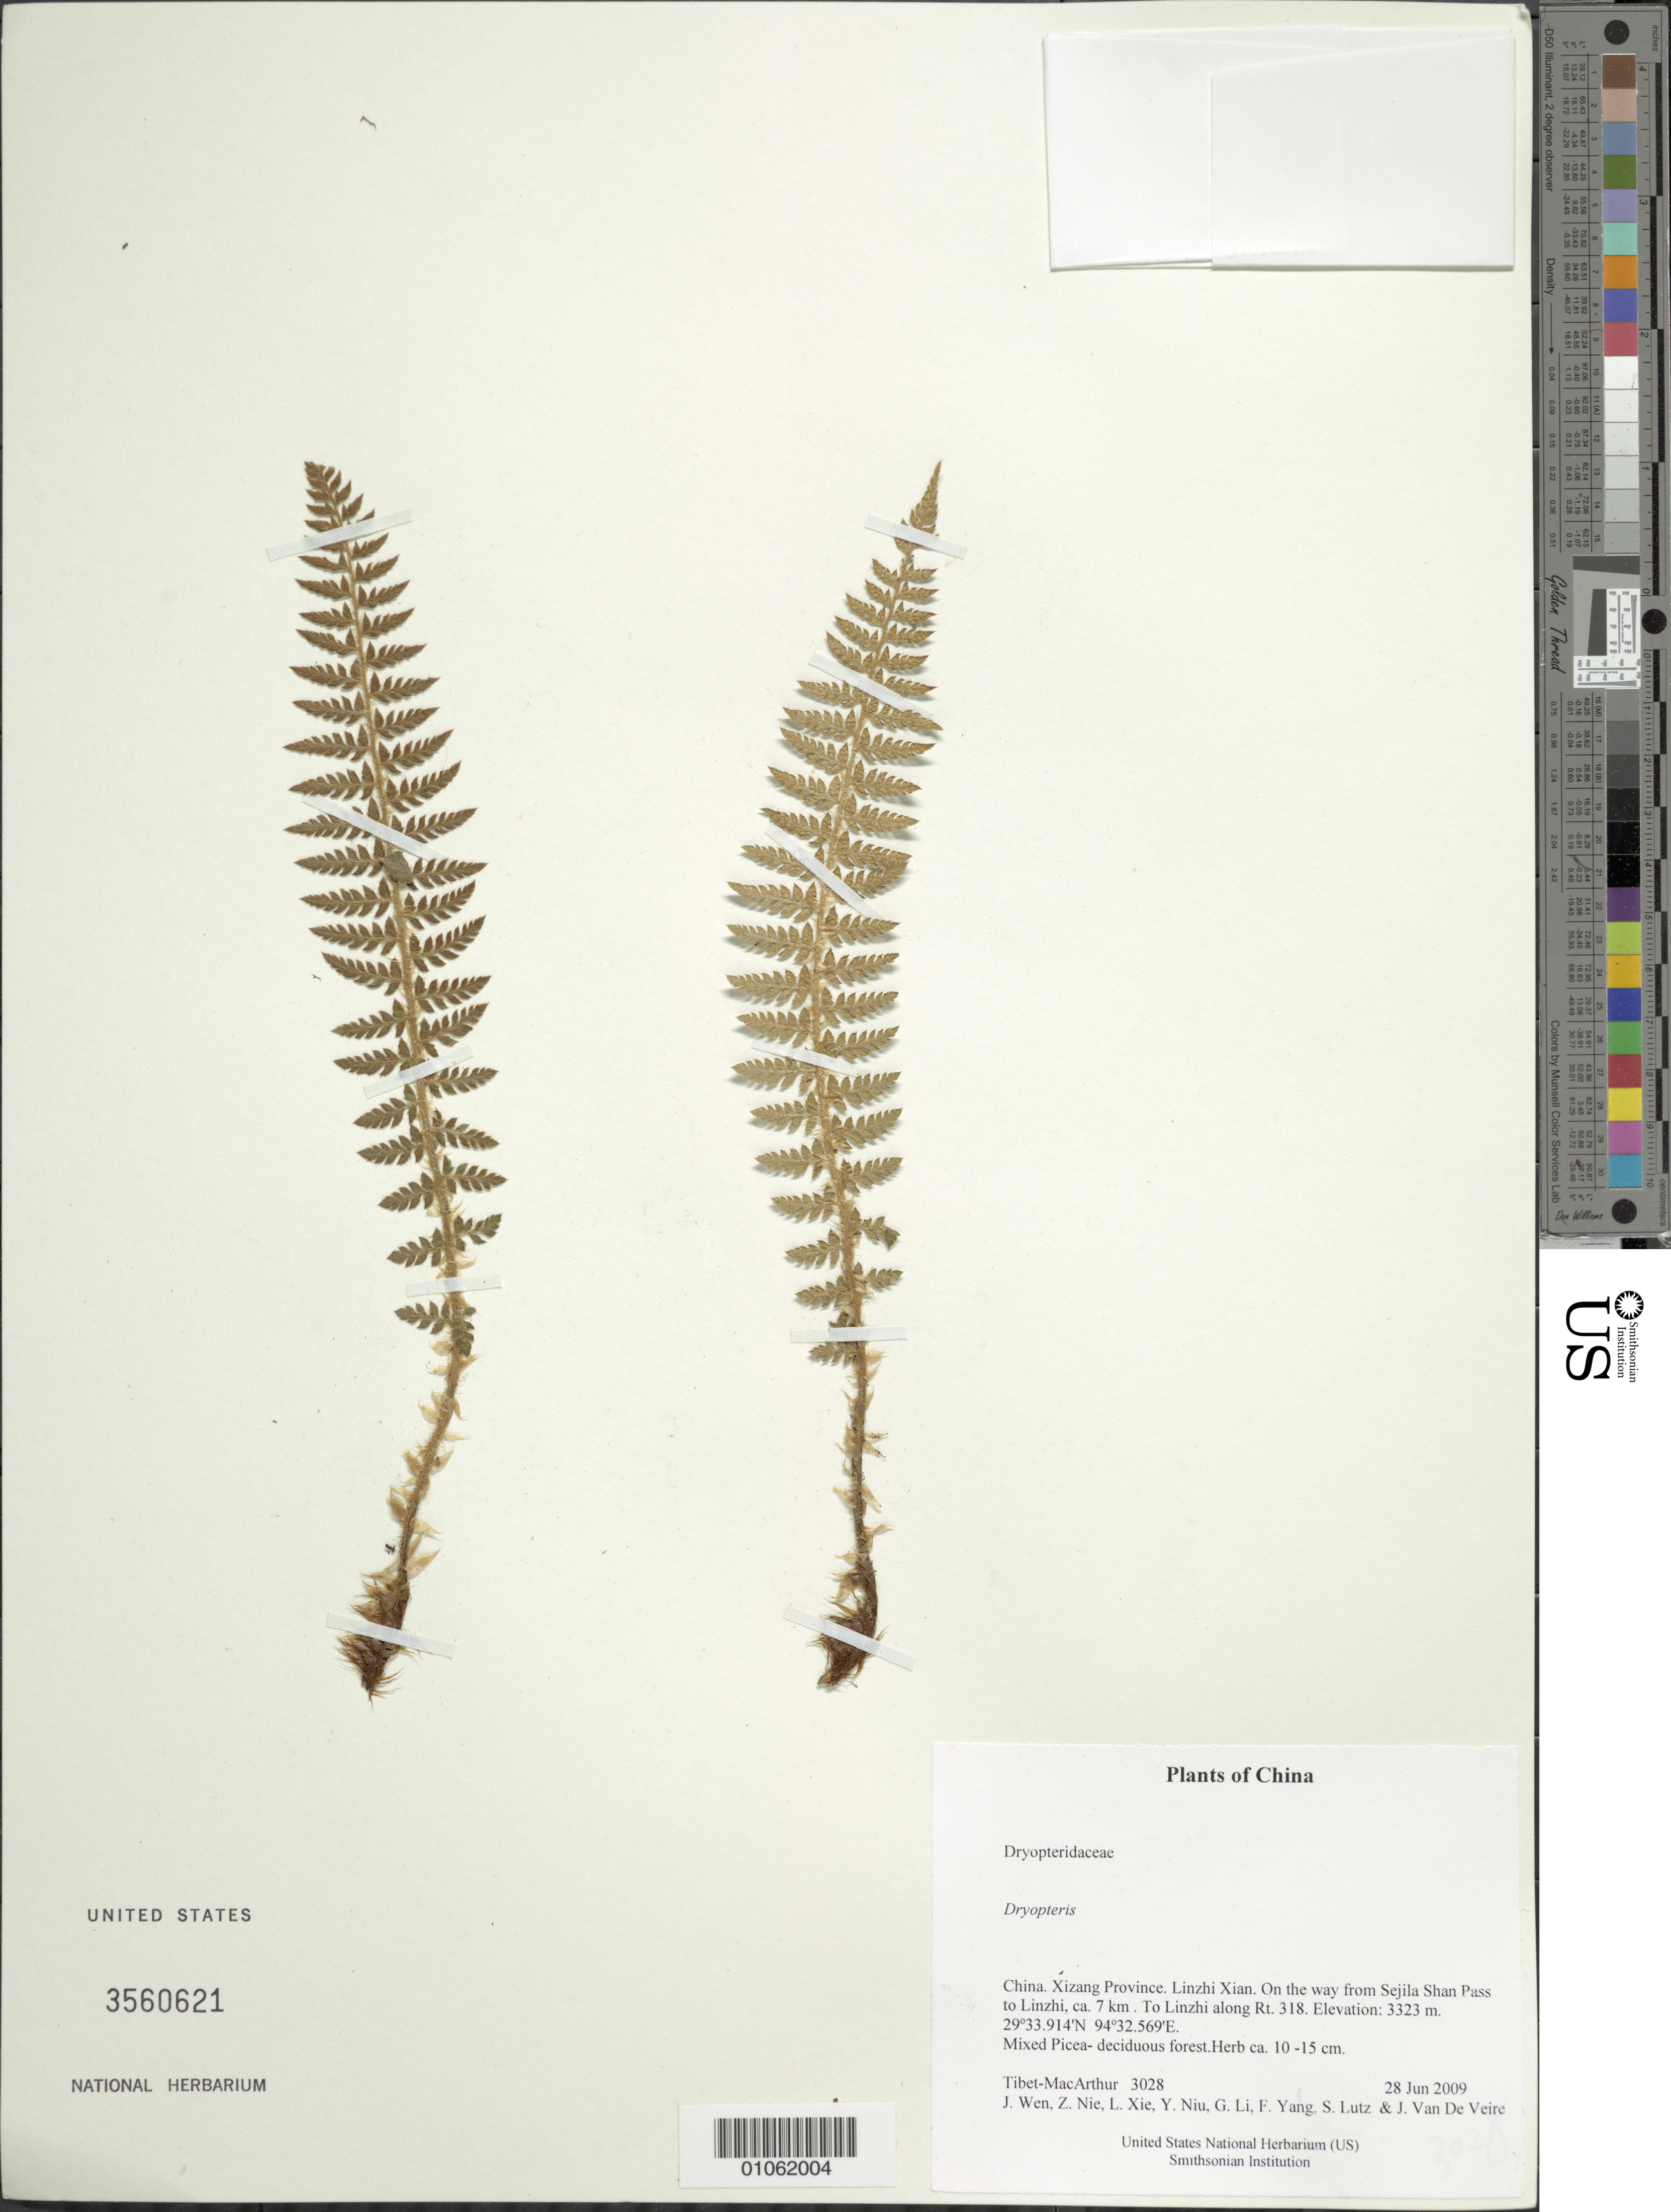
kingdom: Plantae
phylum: Tracheophyta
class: Polypodiopsida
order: Polypodiales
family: Dryopteridaceae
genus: Dryopteris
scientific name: Dryopteris sp.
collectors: Tibet-MacArthur, J. Wen, Z. Nie, L. Xie, Y. Niu, G. Li, F. Yang, S. Lutz & J. Van De Veire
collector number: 3028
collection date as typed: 28 Jun 2009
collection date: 2009-06-28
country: China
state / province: Xizang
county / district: Linzhi Xian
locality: On the way from Sejila Shan Pass to Linzhi, ca. 7 km . To Linzhi along Rt. 318.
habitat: Mixed Picea- deciduous forest.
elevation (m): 3323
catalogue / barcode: US 3560621